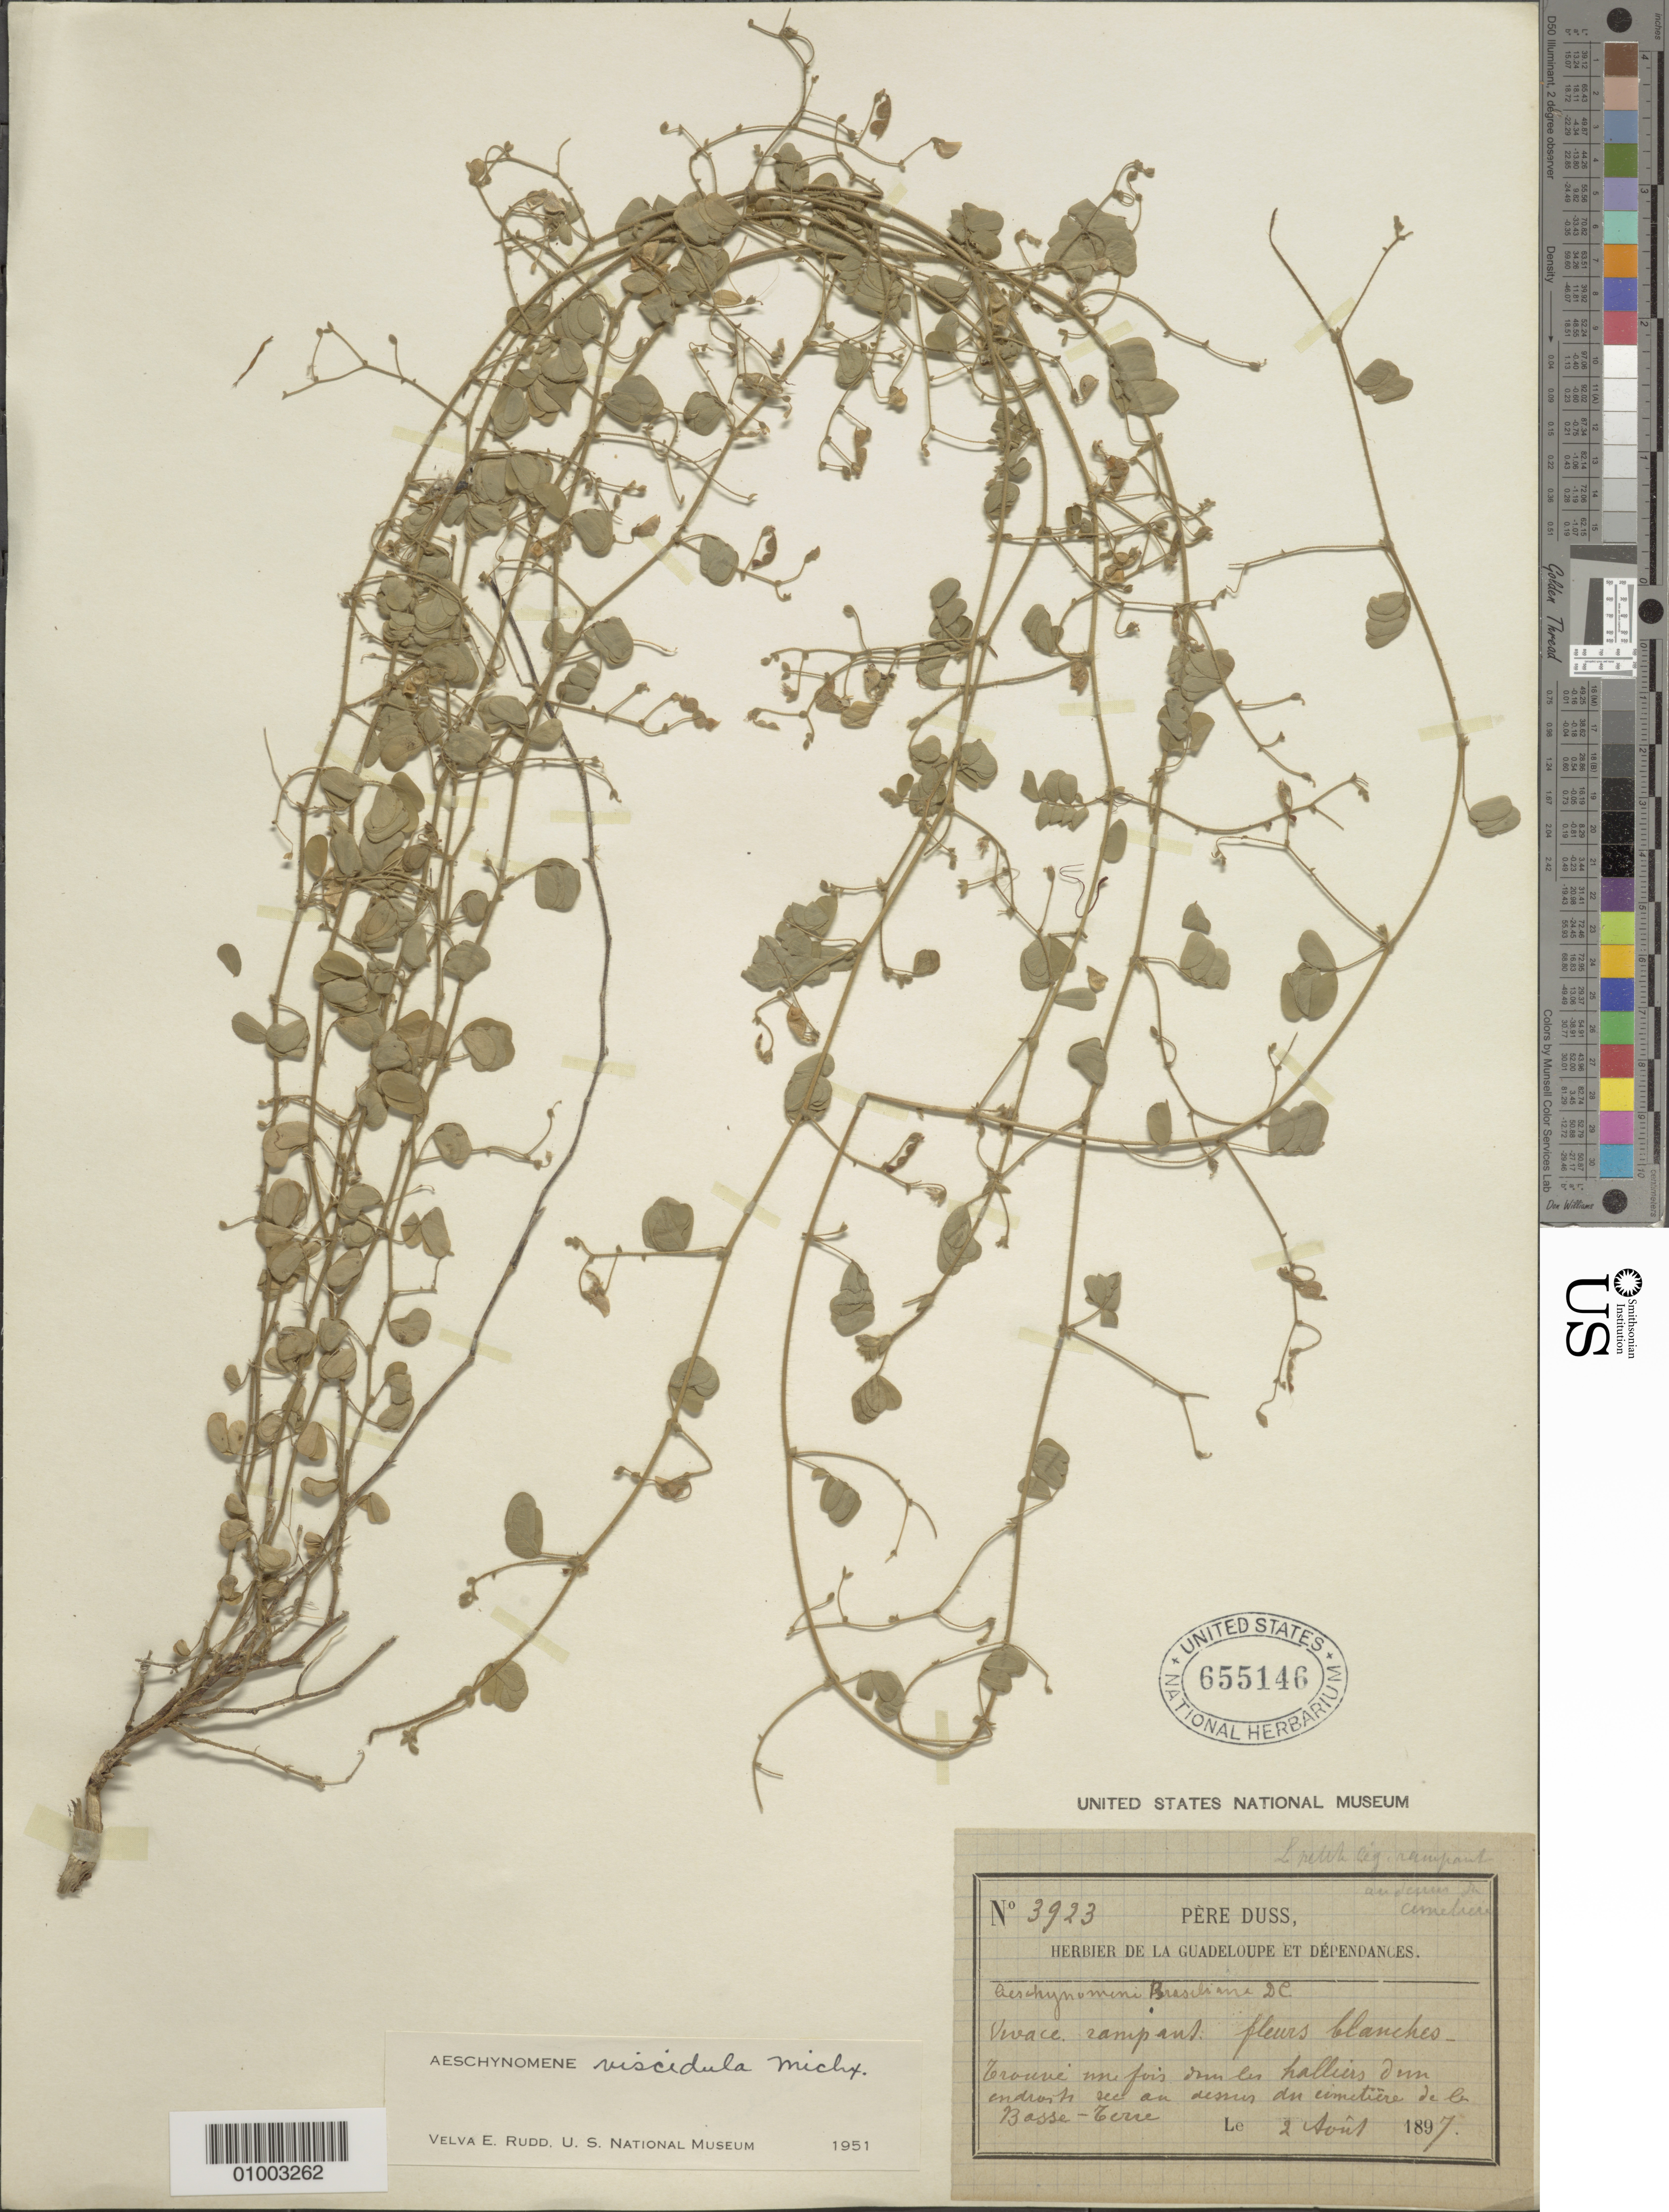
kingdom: Plantae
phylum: Tracheophyta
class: Magnoliopsida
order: Fabales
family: Fabaceae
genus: Aeschynomene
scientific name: Aeschynomene viscidula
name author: Michx.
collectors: Père Duss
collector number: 3923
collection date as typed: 02 Aug 1897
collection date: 1897-08-02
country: Guadeloupe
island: Basse Terre [Guadeloupe]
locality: BasseTerre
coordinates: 0 N, 0 E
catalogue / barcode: US 655146